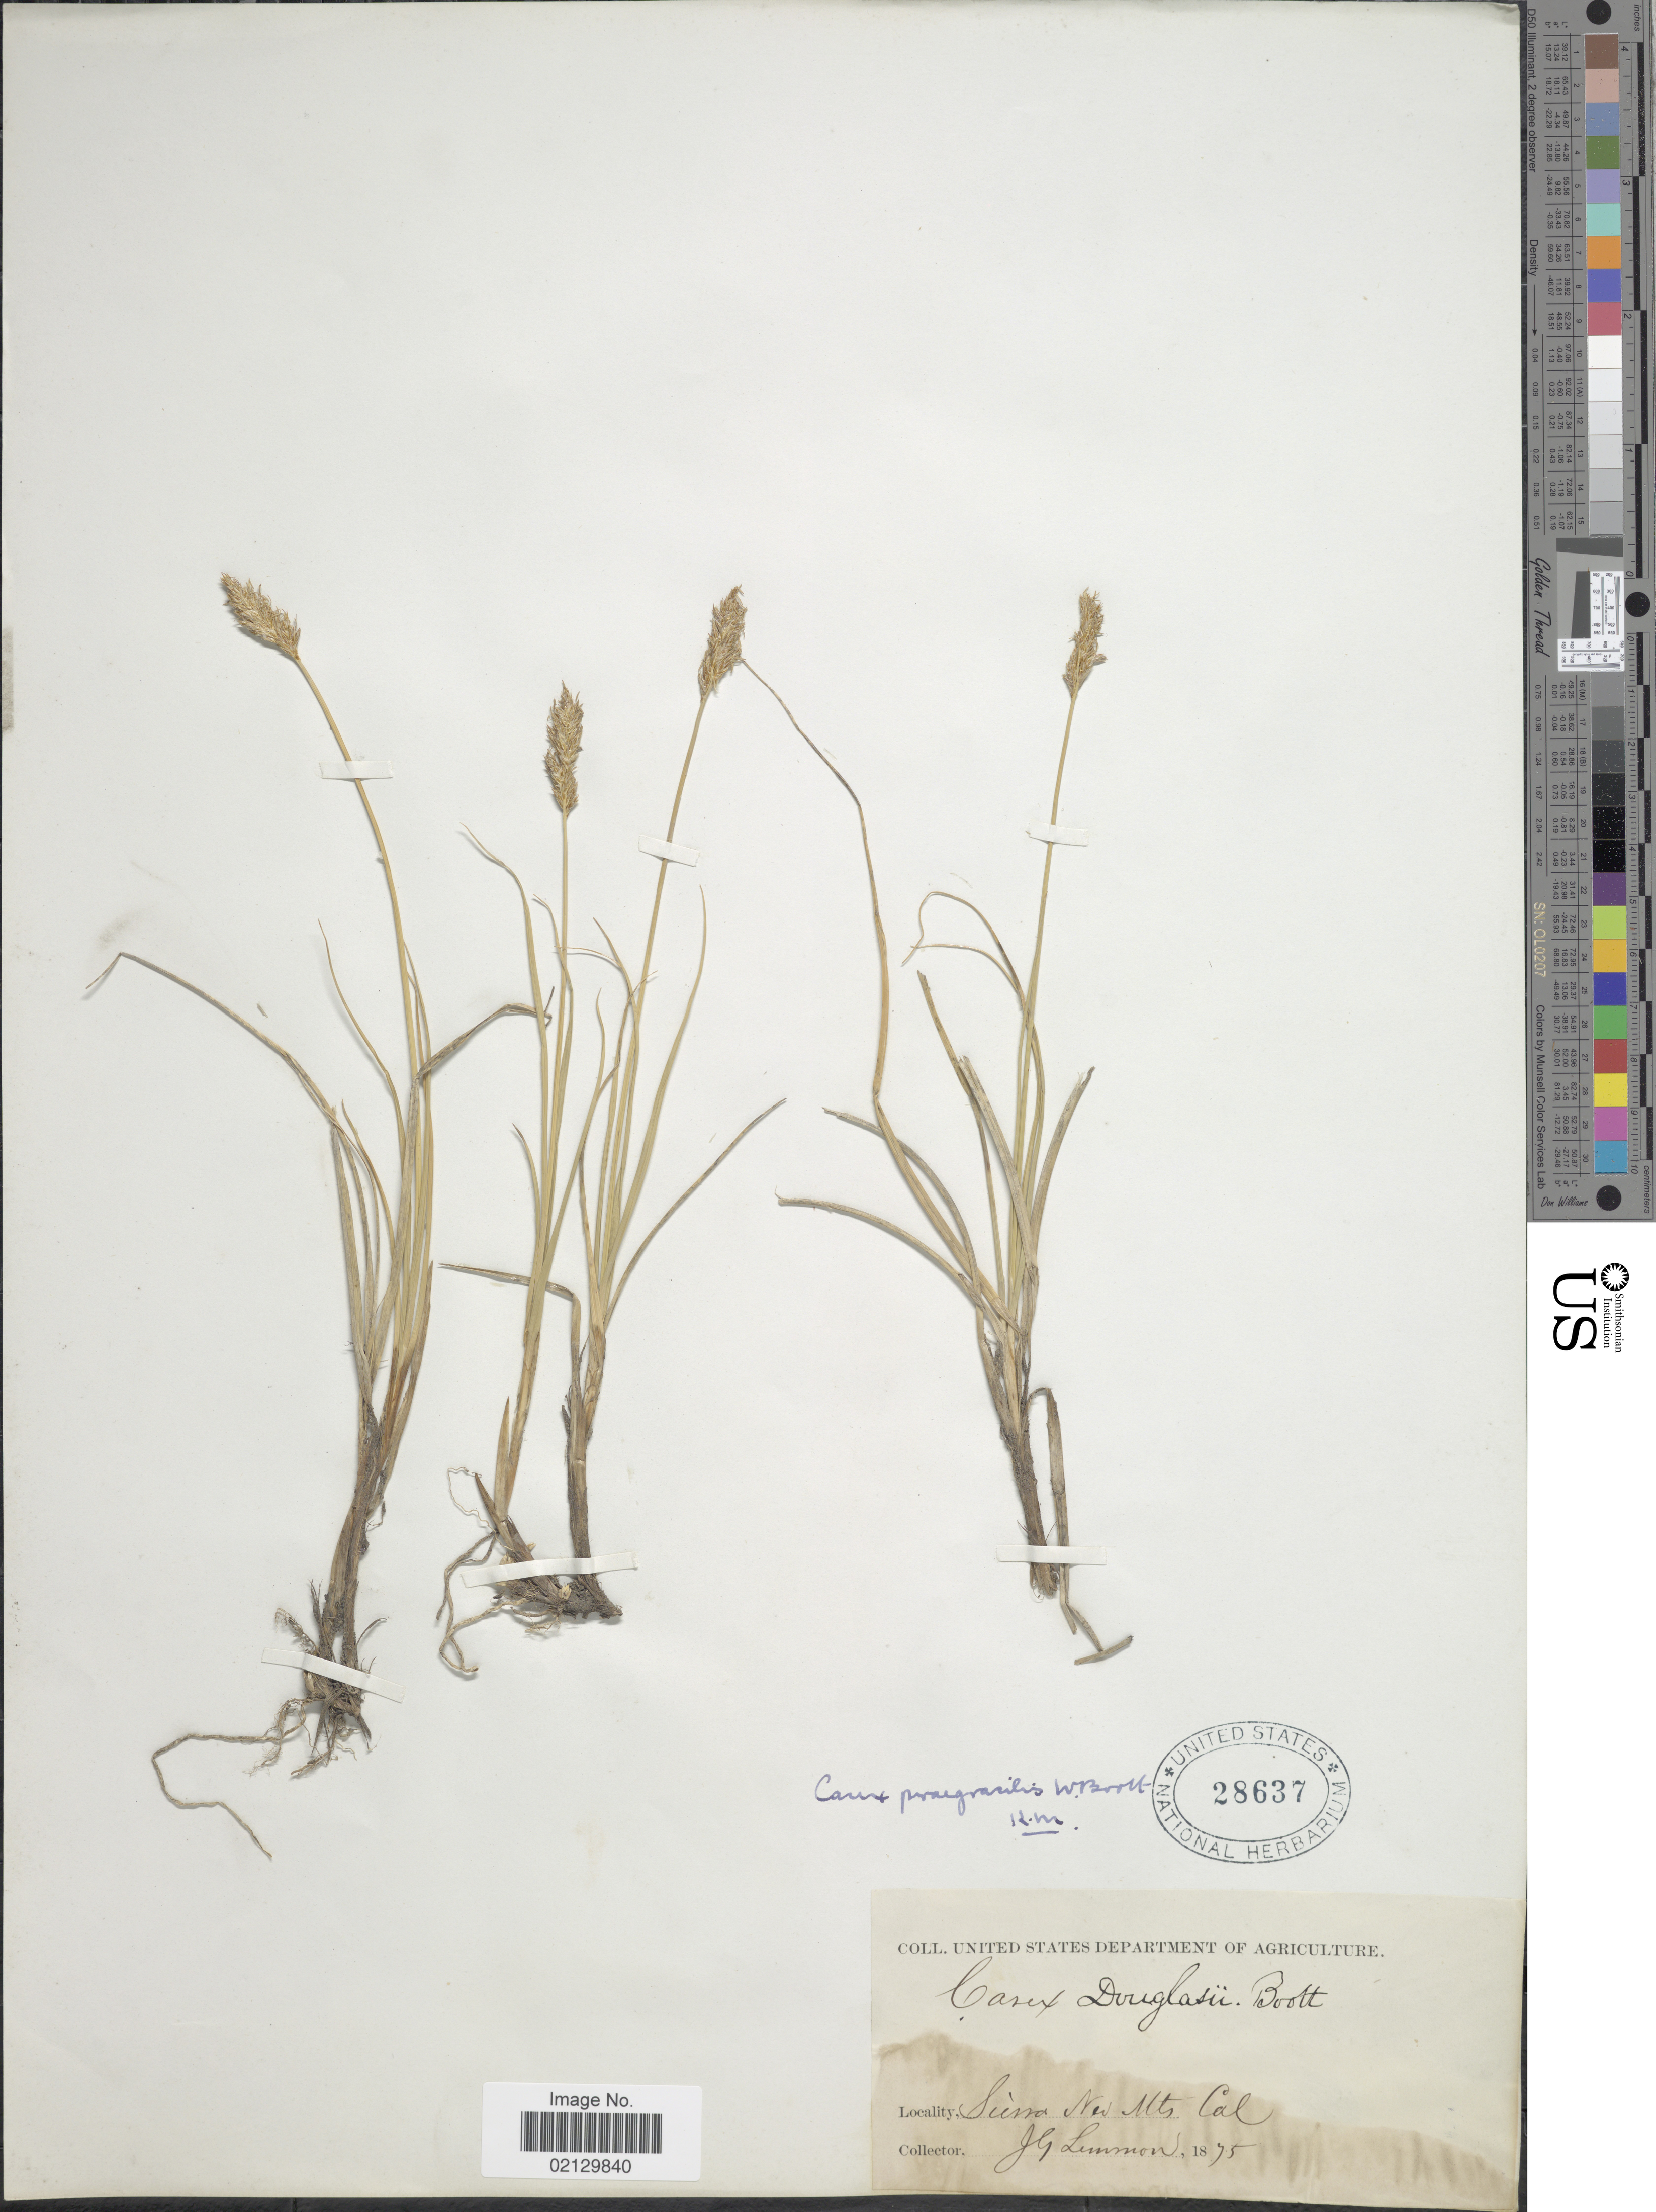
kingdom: Plantae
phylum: Tracheophyta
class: Liliopsida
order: Poales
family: Cyperaceae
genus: Carex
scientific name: Carex praegracilis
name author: W. Boott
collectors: J. Lemmon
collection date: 1875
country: United States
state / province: California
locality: Sierra New Mts Cal.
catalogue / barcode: US 28637